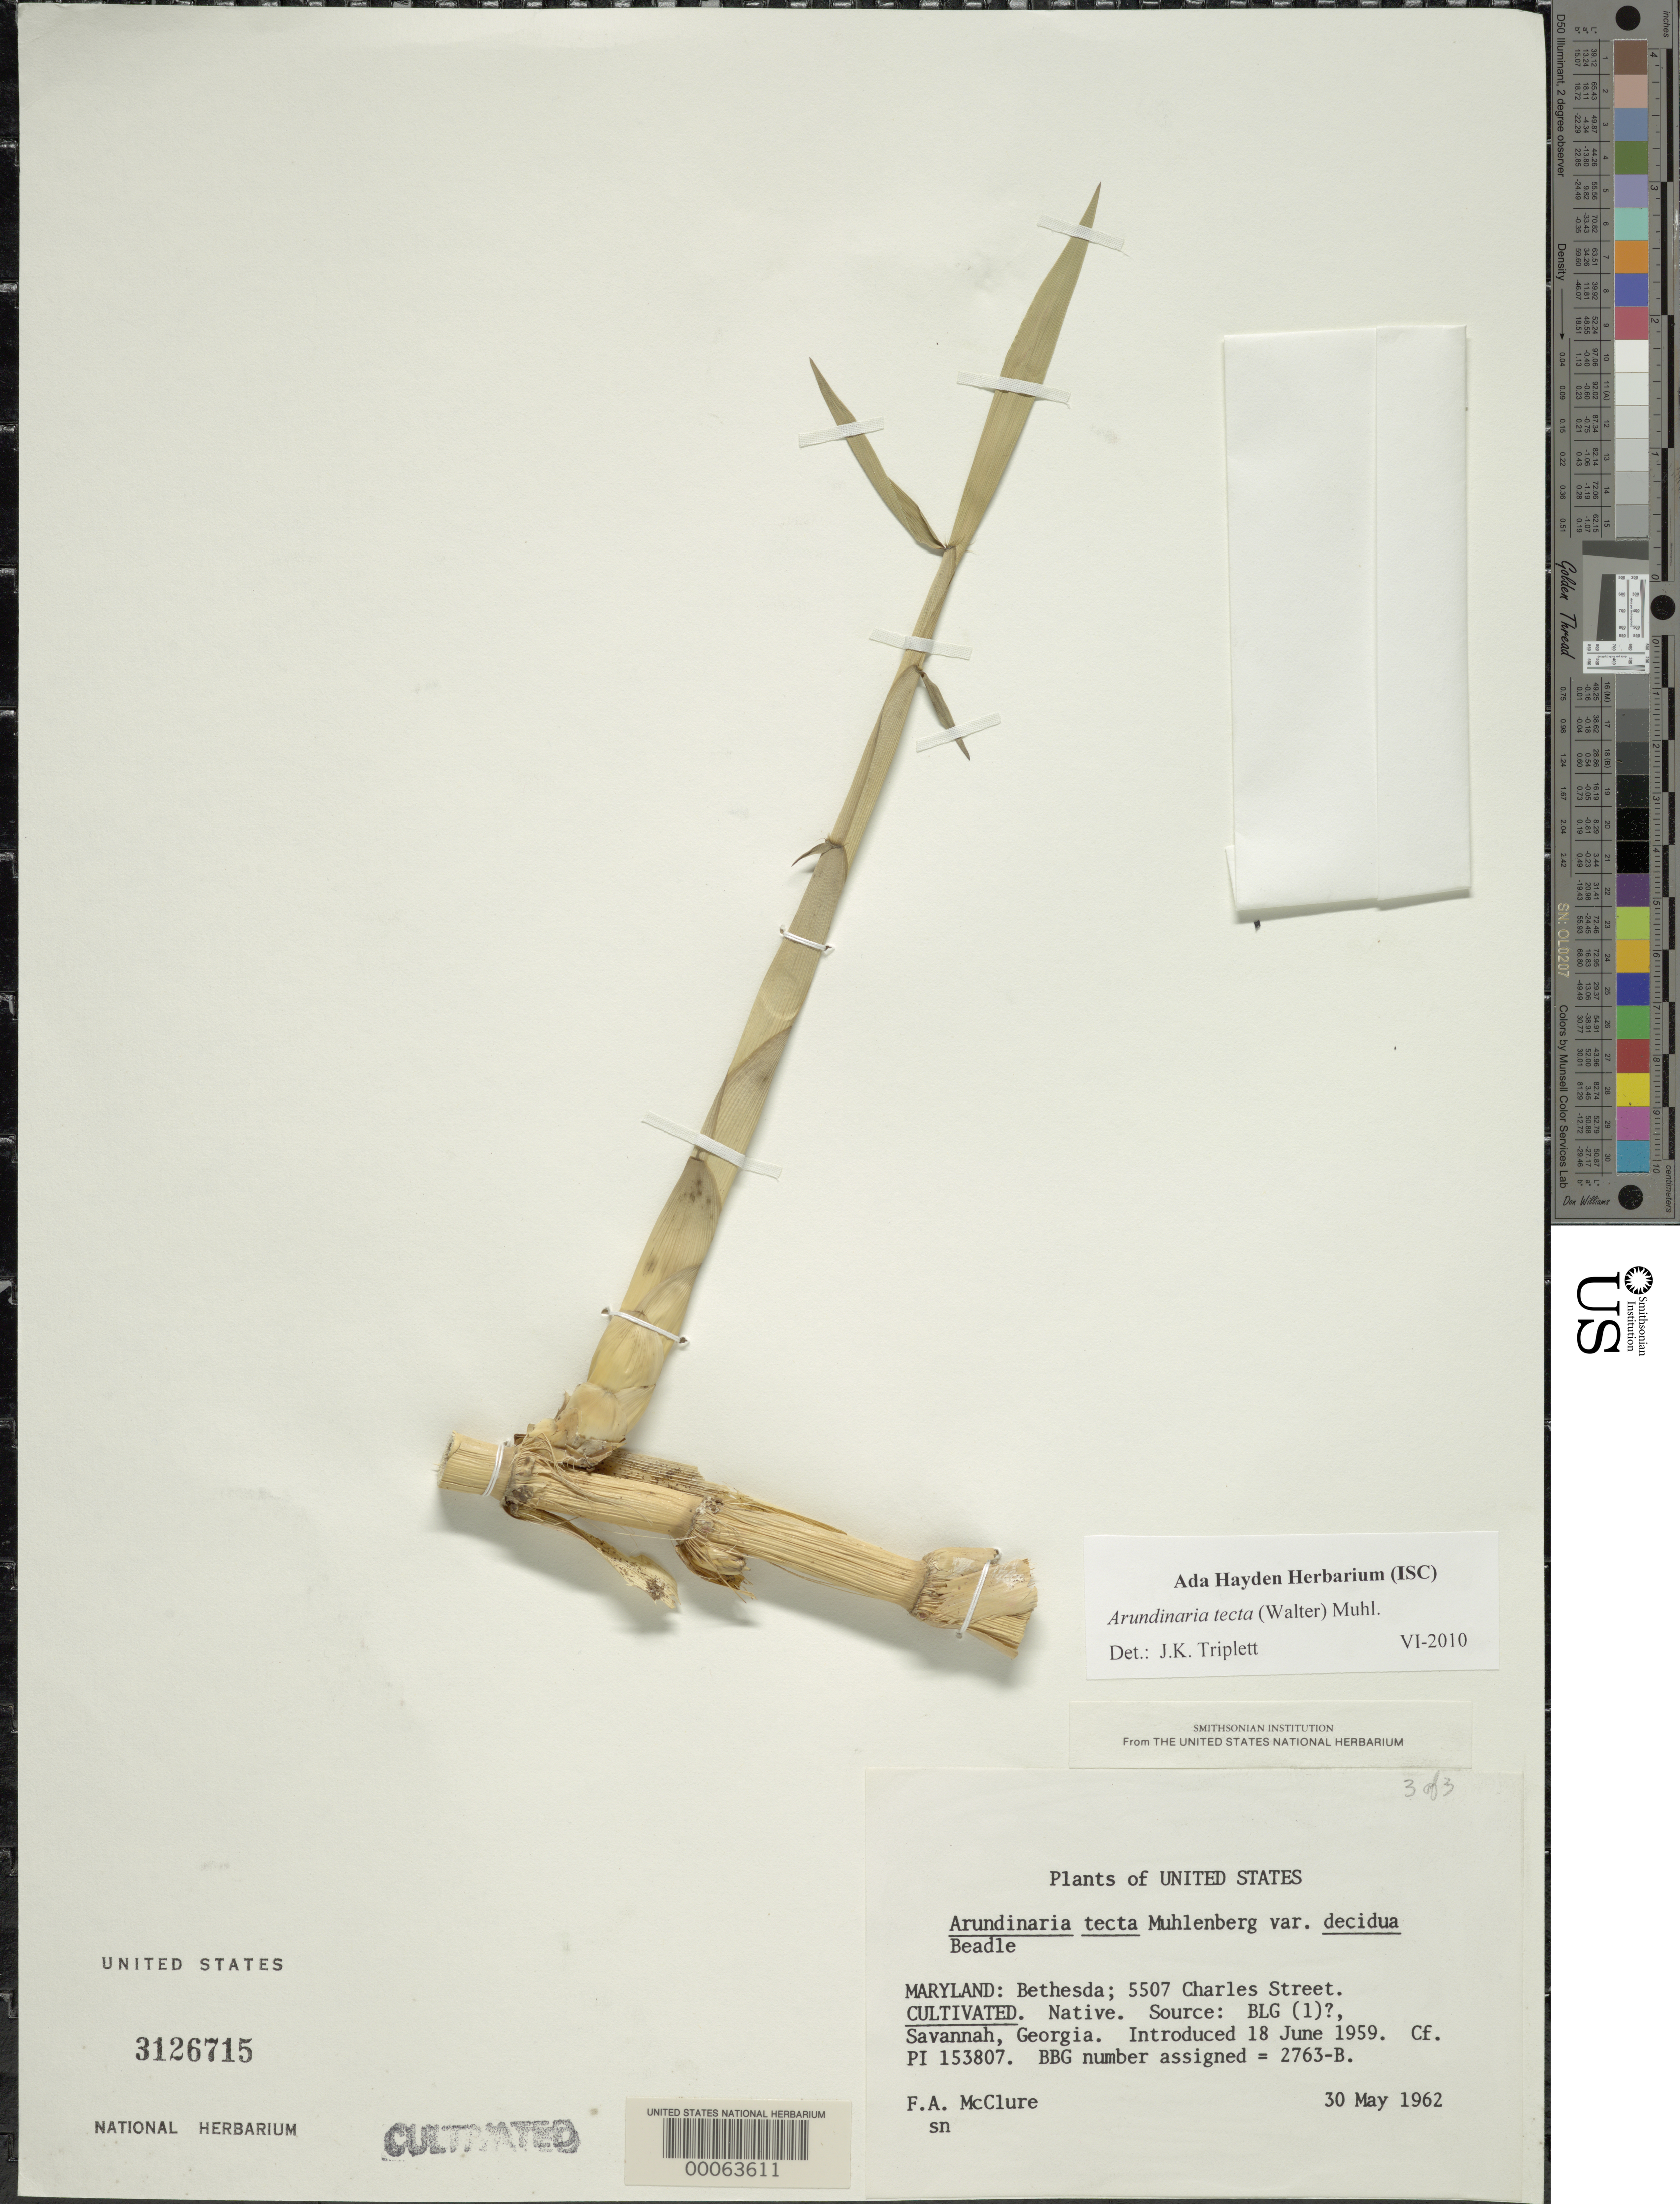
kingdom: Plantae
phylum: Tracheophyta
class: Liliopsida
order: Poales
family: Poaceae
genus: Arundinaria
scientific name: Arundinaria tecta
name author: (Walter) Muhl.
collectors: F. A. McClure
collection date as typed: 30 May 1962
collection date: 1962-05-30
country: United States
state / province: Maryland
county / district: Montgomery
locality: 5507 Charles Street, Bethesda (Mcclure's Garden)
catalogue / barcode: US 3126715